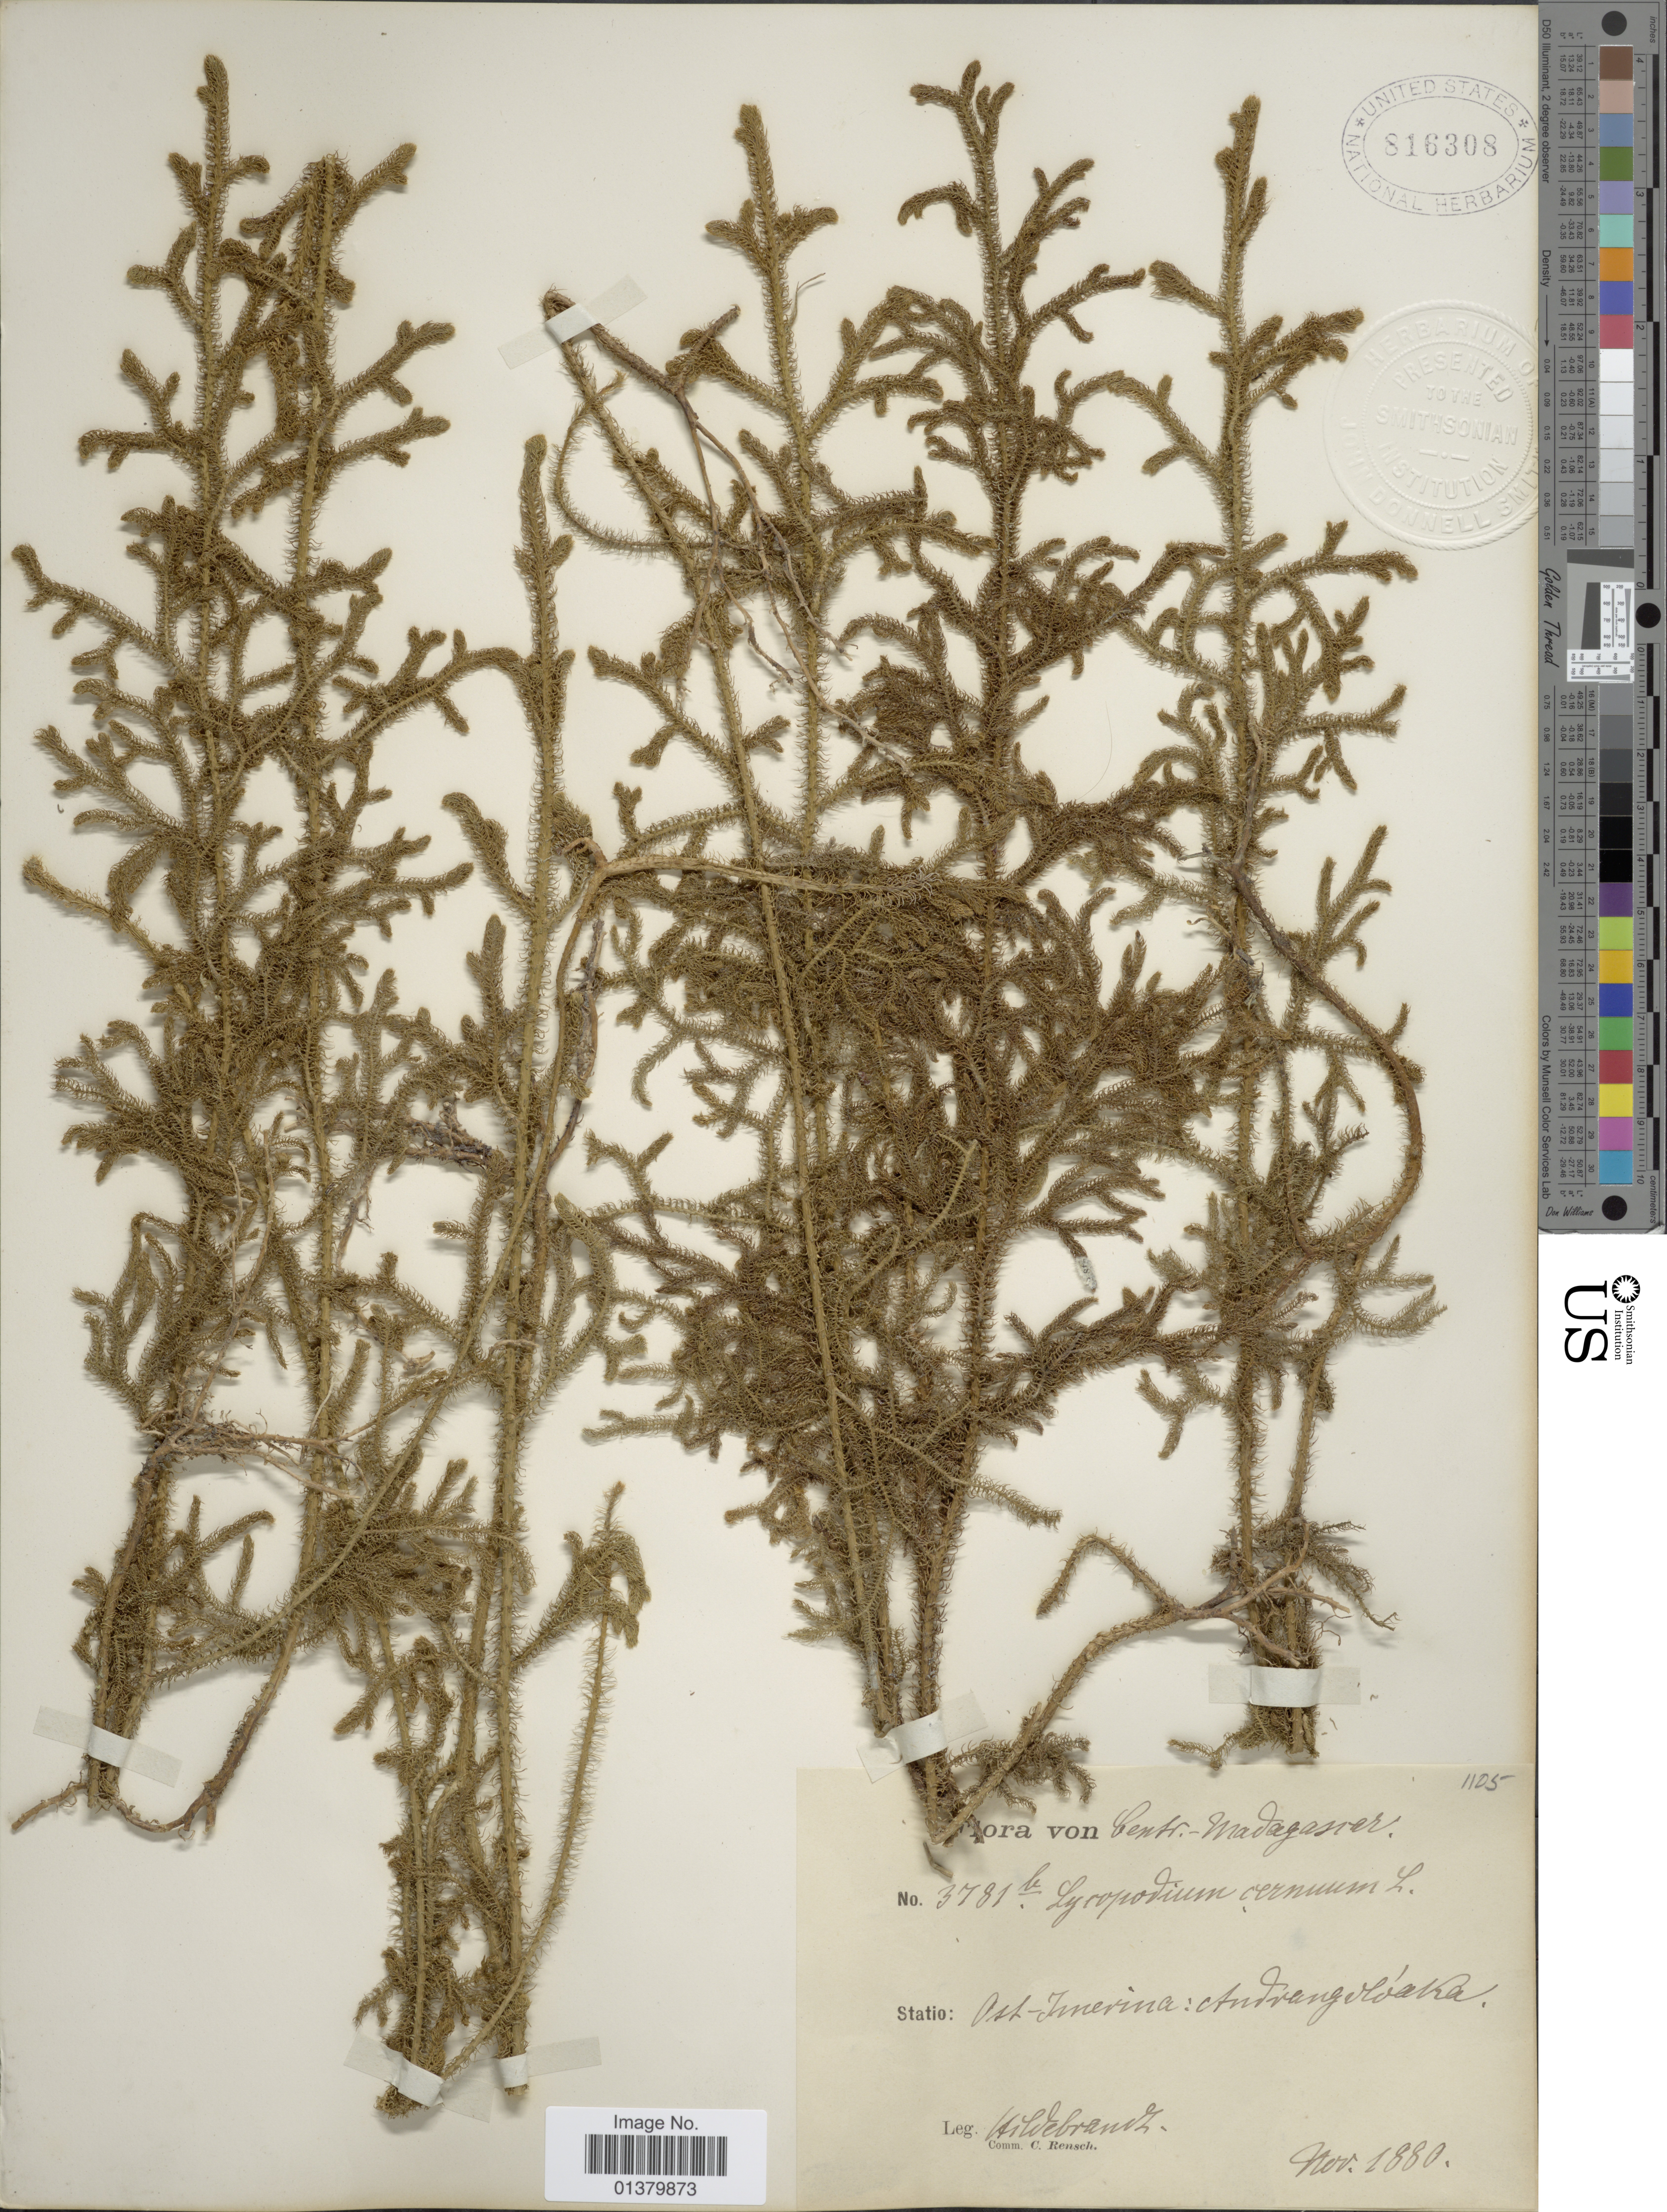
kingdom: Plantae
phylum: Tracheophyta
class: Lycopodiopsida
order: Lycopodiales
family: Lycopodiaceae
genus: Palhinhaea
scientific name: Palhinhaea cernua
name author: (L.) Vasc. & Franco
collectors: J. Hildebrandt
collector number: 1105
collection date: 1880-11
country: Madagascar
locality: Centr-Madagascar, ost-Imerina: Andrang [illegible text]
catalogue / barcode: US 816308